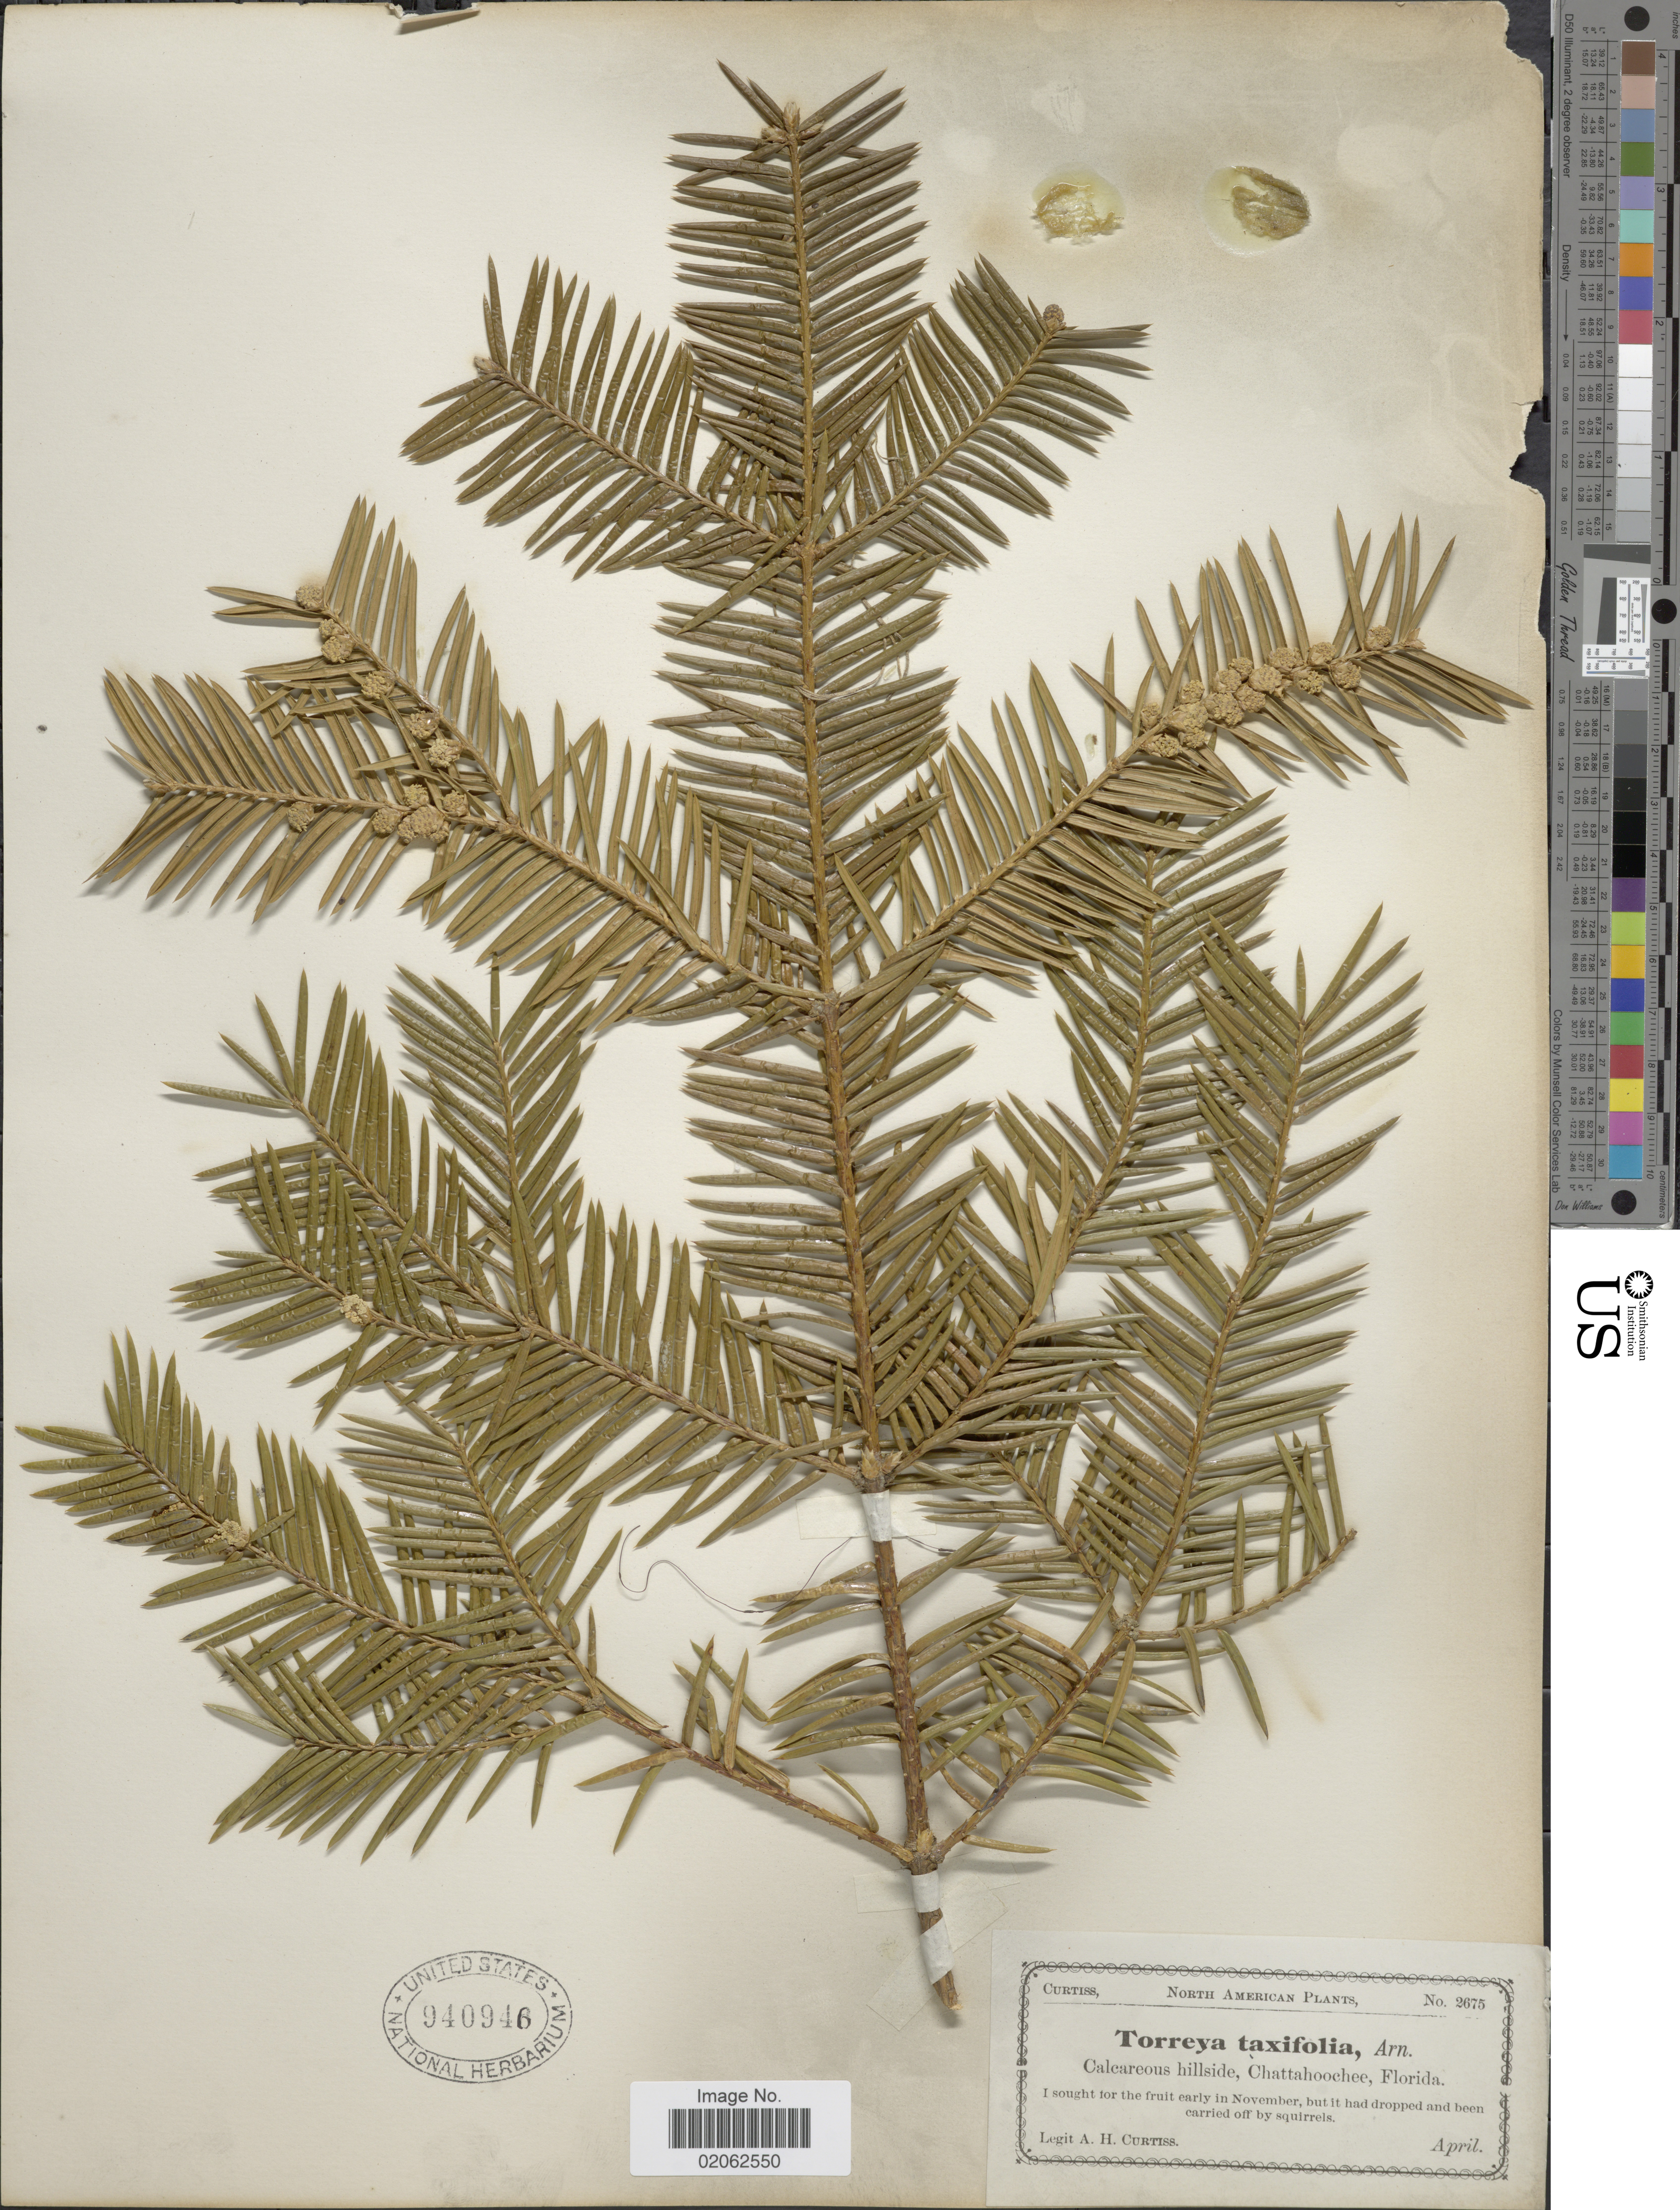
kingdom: Plantae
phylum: Tracheophyta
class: Pinopsida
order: Pinales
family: Taxaceae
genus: Torreya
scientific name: Torreya taxifolia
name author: Arn.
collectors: A. H. Curtiss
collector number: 2675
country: United States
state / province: Florida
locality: Calcareous hillside, Chattahoochee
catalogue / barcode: US 940946